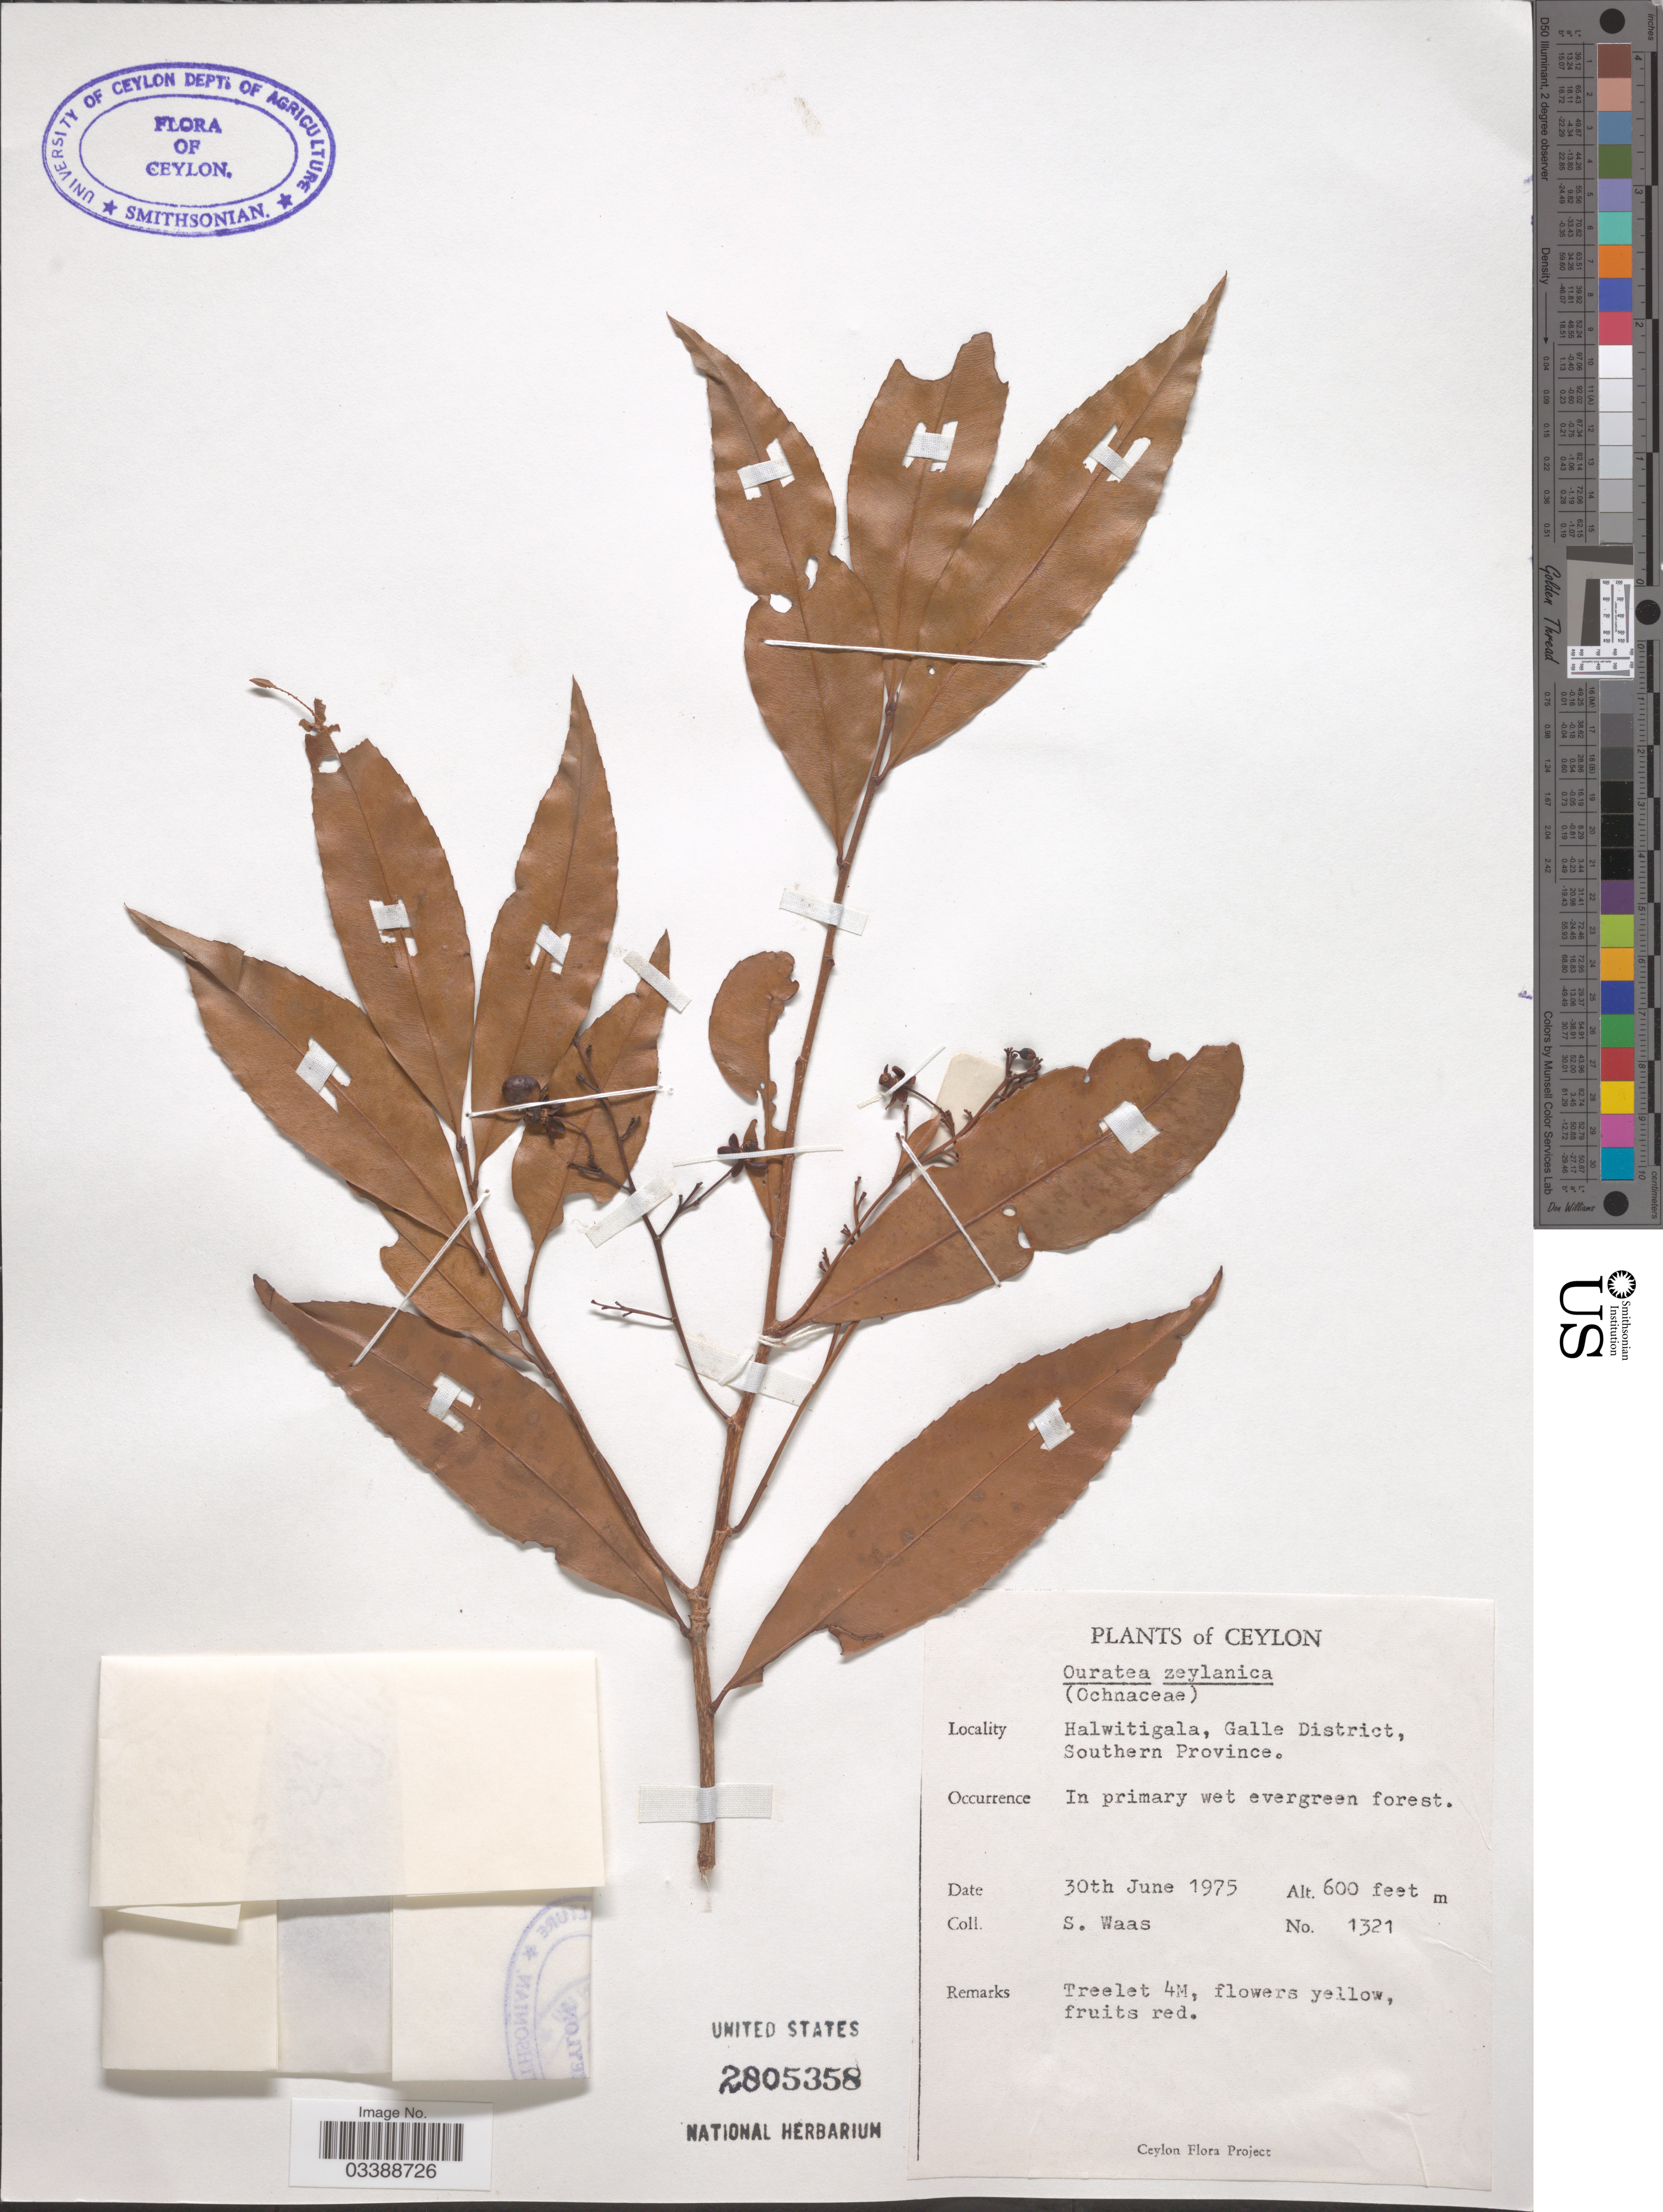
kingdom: Plantae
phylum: Tracheophyta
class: Magnoliopsida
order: Malpighiales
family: Ochnaceae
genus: Campylospermum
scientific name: Campylospermum serratum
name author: (Gaertn.) Bittrich & M.C.E. Amaral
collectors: S. Waas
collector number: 1321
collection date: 1975-06-30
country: Sri Lanka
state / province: Southern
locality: Ceylon. Halwitigala, Galle District.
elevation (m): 183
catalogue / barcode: US 2805358